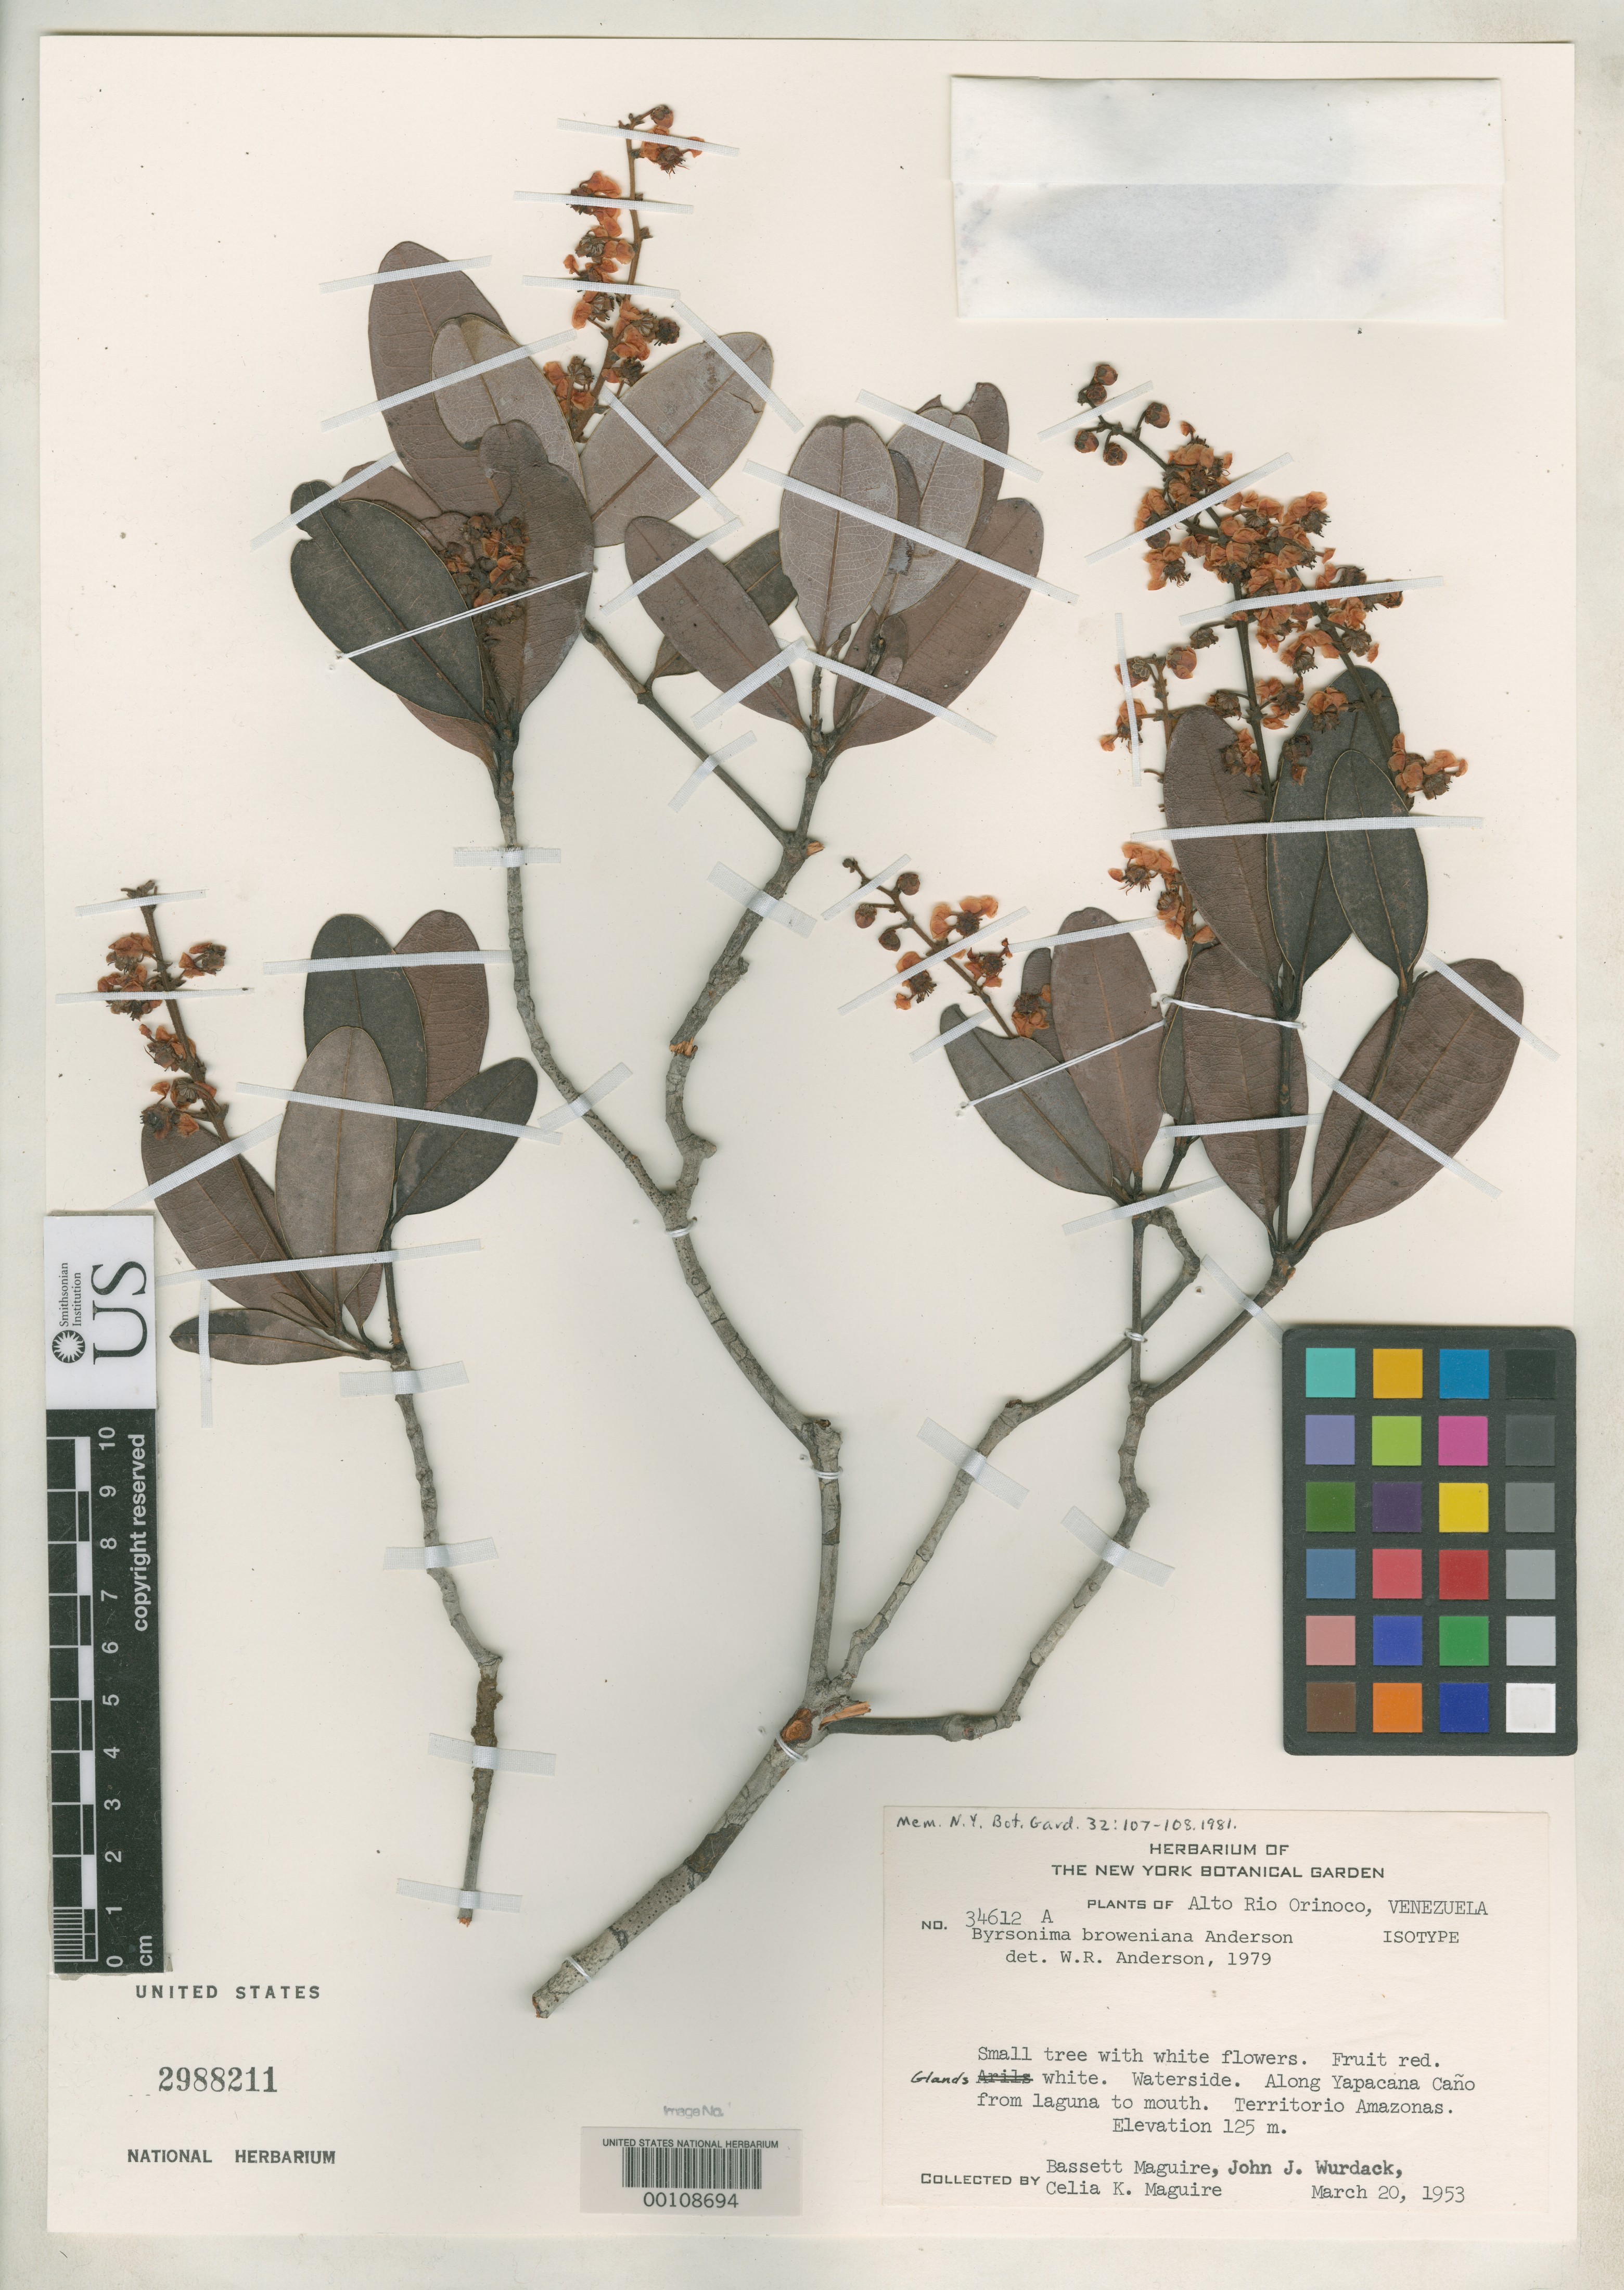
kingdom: Plantae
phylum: Tracheophyta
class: Magnoliopsida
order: Malpighiales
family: Malpighiaceae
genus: Byrsonima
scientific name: Byrsonima bronweniana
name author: W.R. Anderson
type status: Isotype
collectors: B. Maguire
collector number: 34612 a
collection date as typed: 20 Mar 1953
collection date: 1953-03-20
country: Venezuela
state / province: Amazonas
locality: Alto Rio Orinoco, along Yapacana Cano.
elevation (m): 125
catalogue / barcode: US 2988211